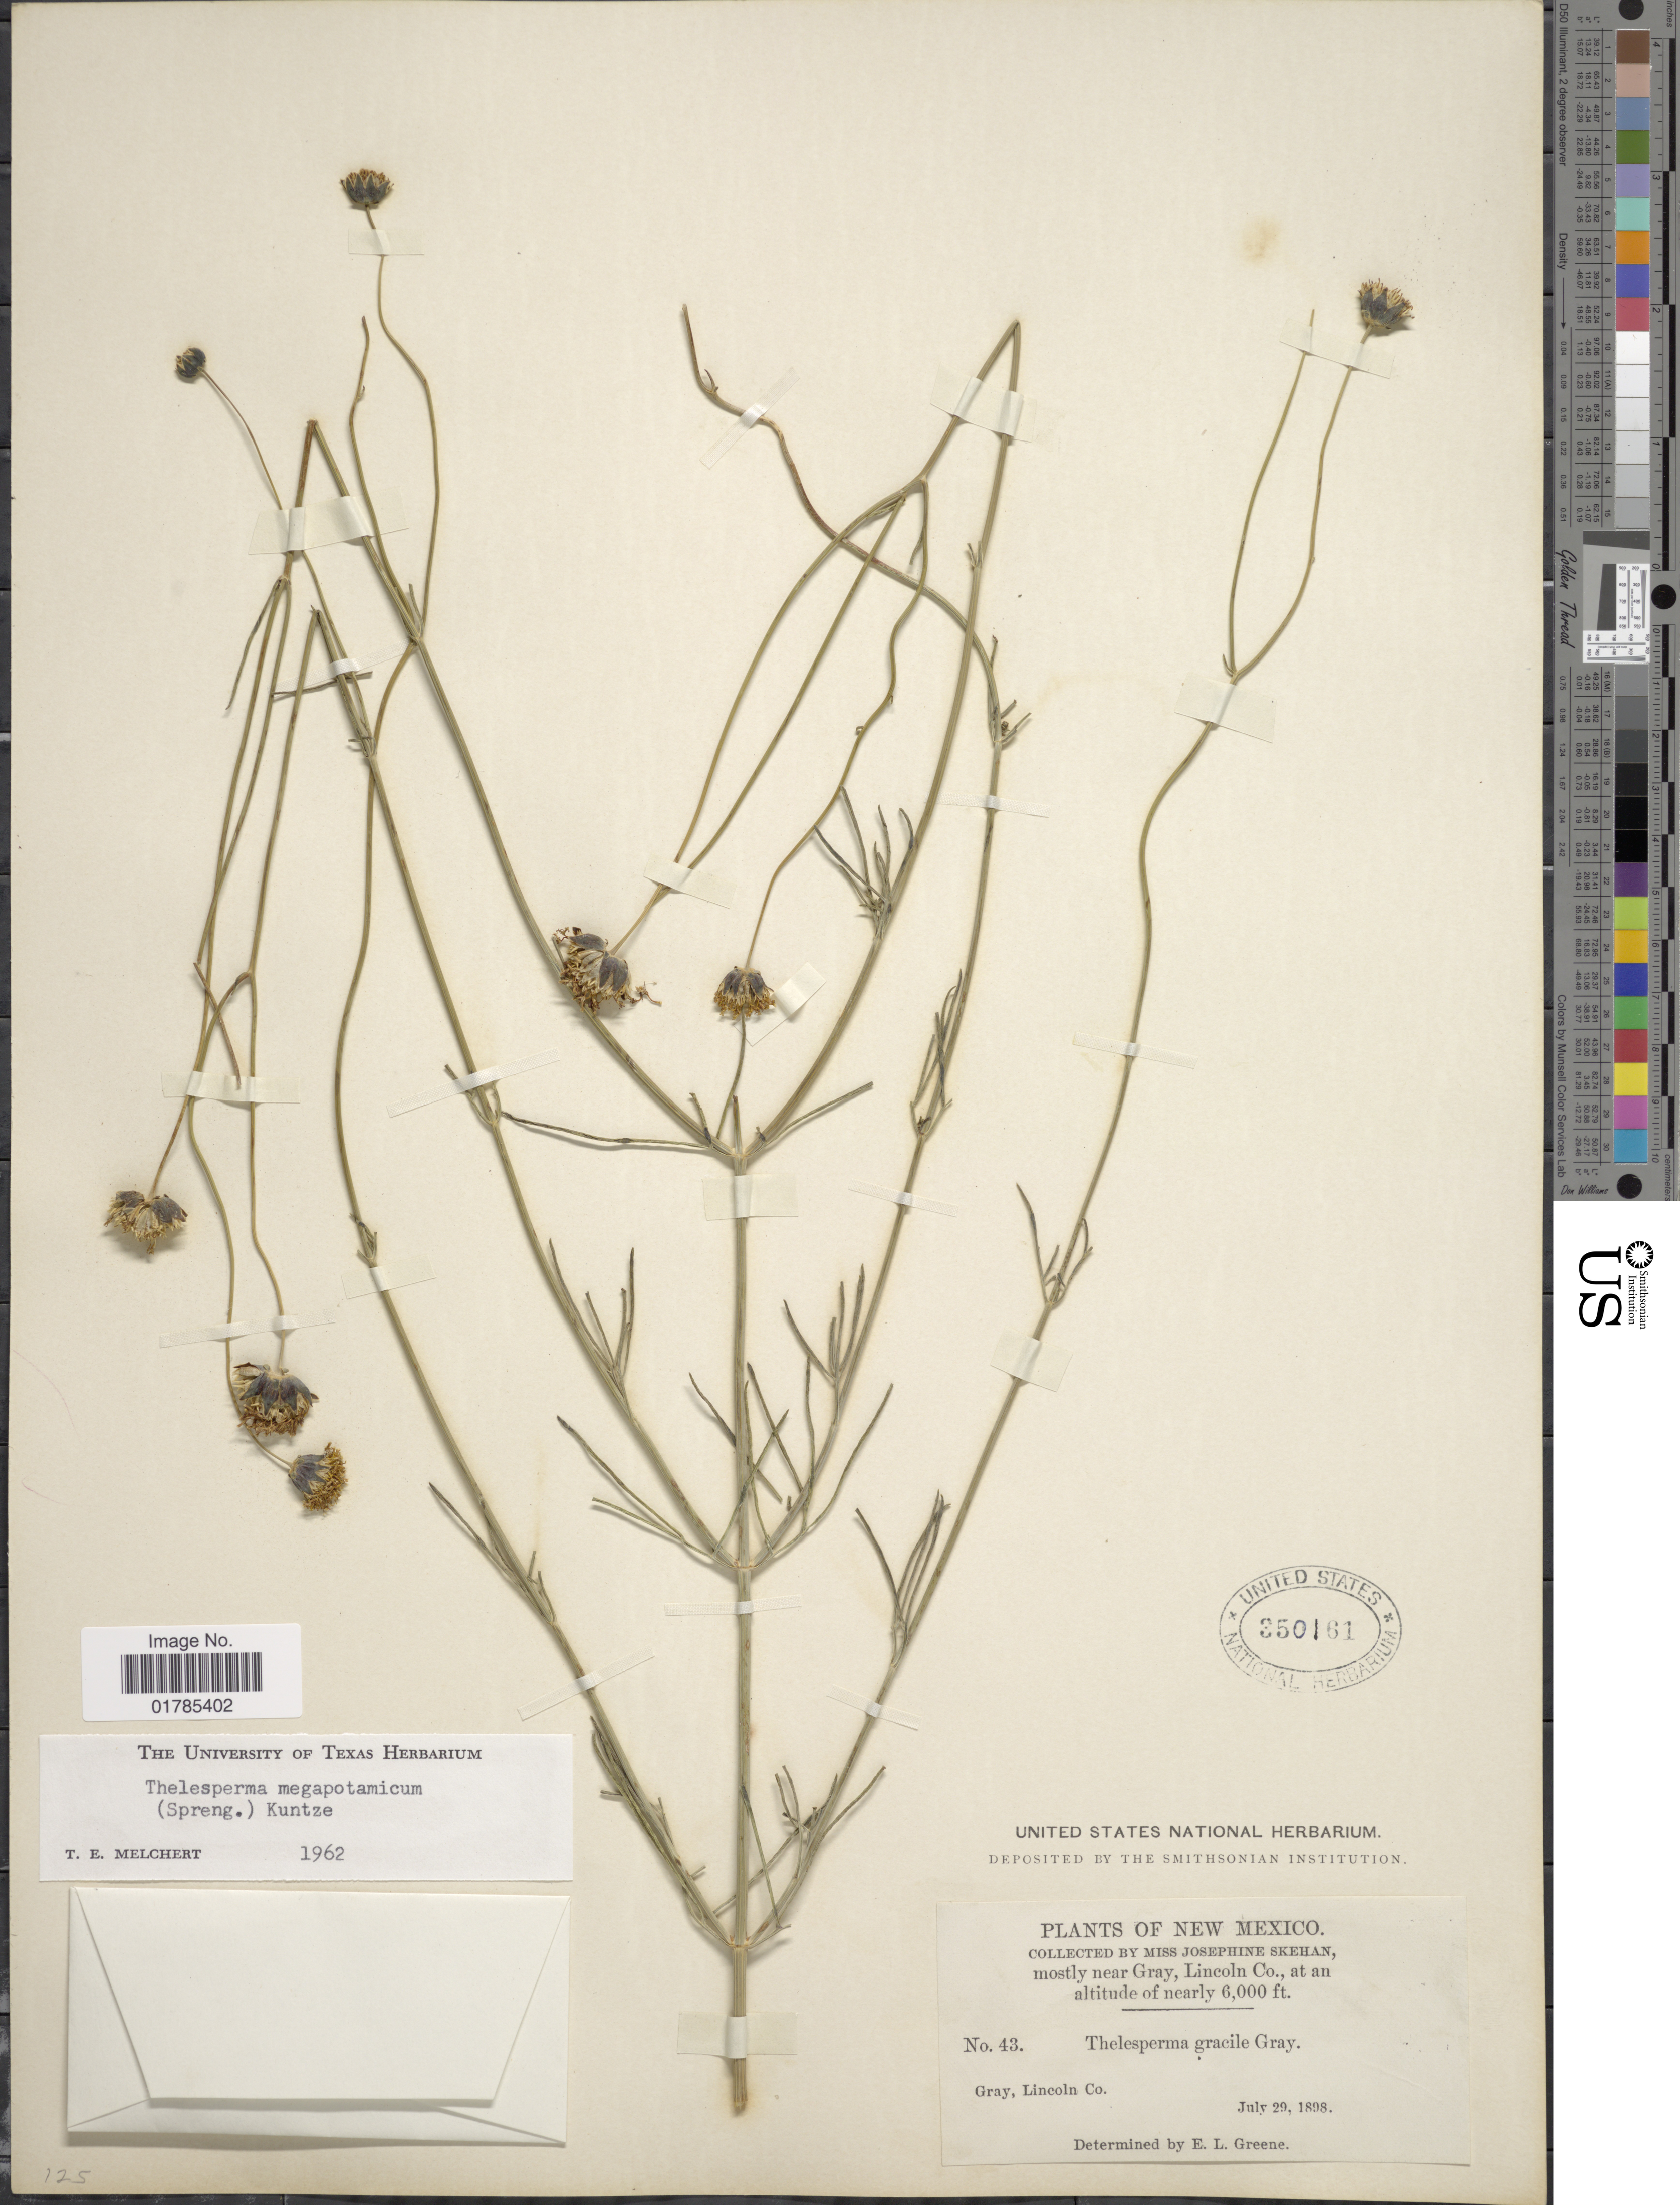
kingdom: Plantae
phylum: Tracheophyta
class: Magnoliopsida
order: Asterales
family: Asteraceae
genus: Thelesperma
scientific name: Thelesperma megapotamicum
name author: (Spreng.) Herter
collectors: J. Skehan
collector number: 43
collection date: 1898-07-29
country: United States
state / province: New Mexico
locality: Near Gray, Lincoln Co.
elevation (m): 1829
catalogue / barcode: US 350161